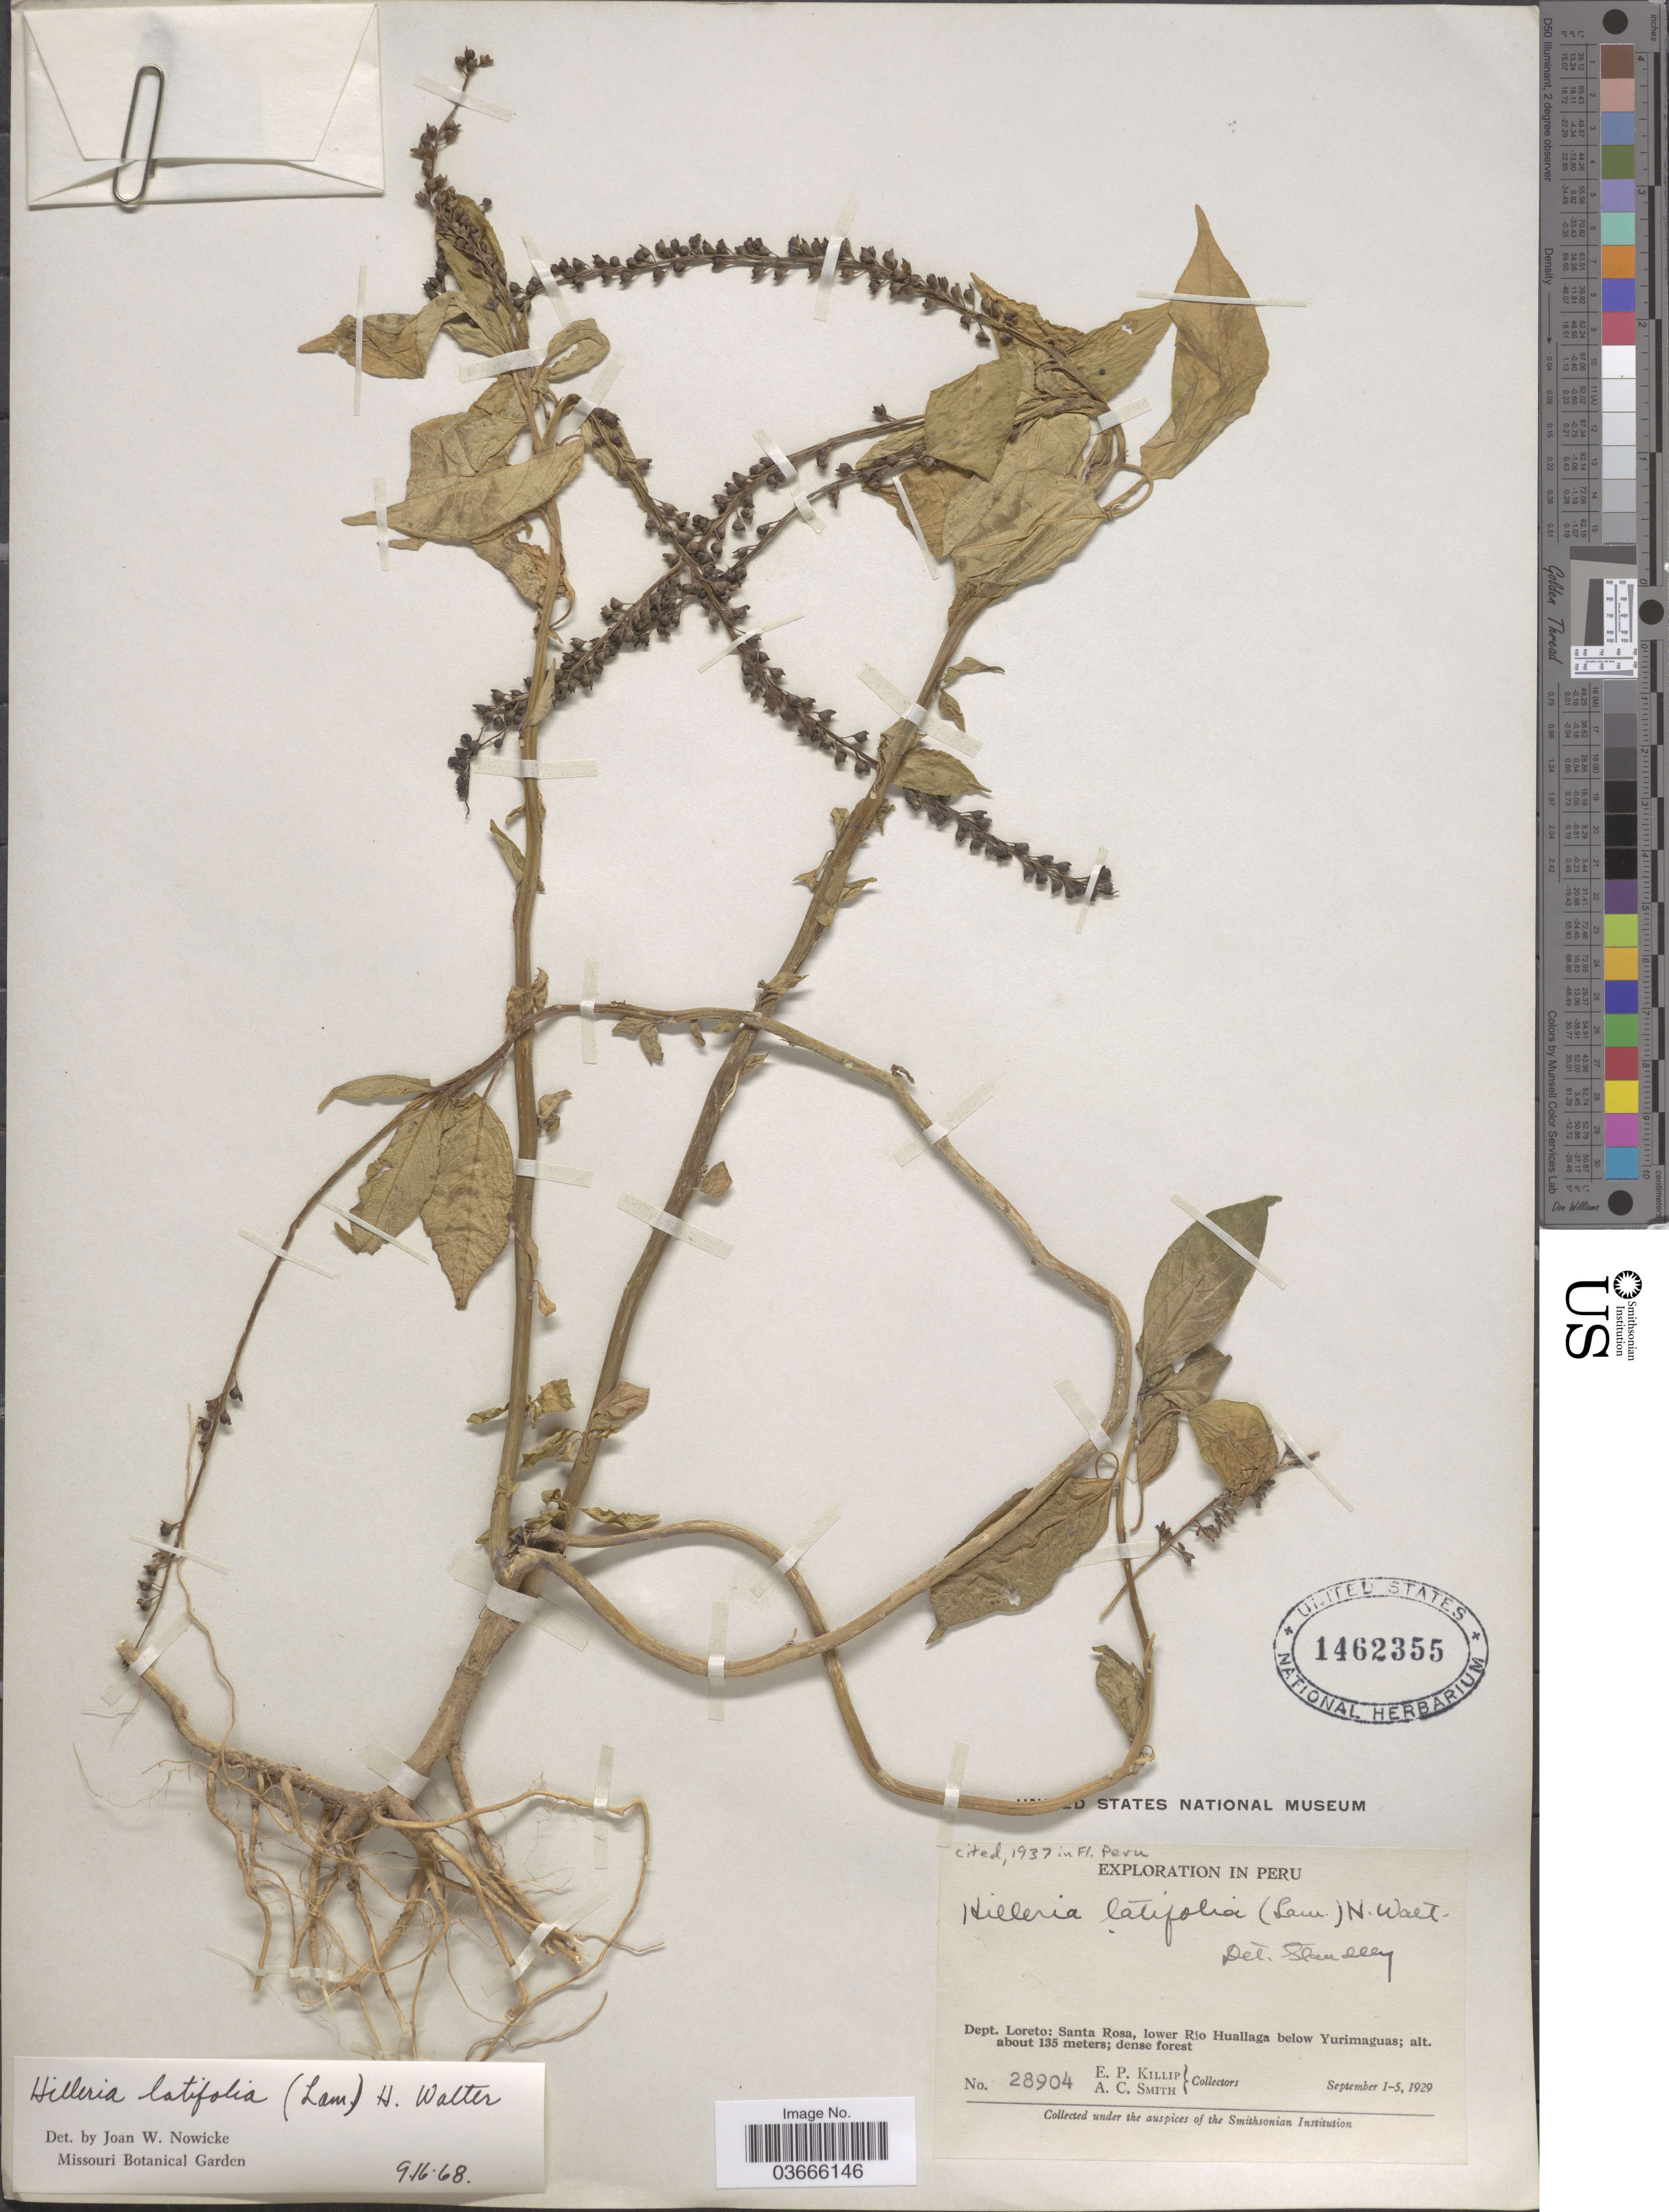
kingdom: Plantae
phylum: Tracheophyta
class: Magnoliopsida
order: Caryophyllales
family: Phytolaccaceae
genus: Hilleria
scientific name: Hilleria latifolia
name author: (Lam.) H. Walter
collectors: E. P. Killip & A. C. Smith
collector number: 28904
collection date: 1929-09-01/1929-09-05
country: Peru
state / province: Loreto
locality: Dept. Loreto: Santa Rosa, lower Río Huallaga below Yurimaguas.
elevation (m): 135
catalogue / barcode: US 1462355